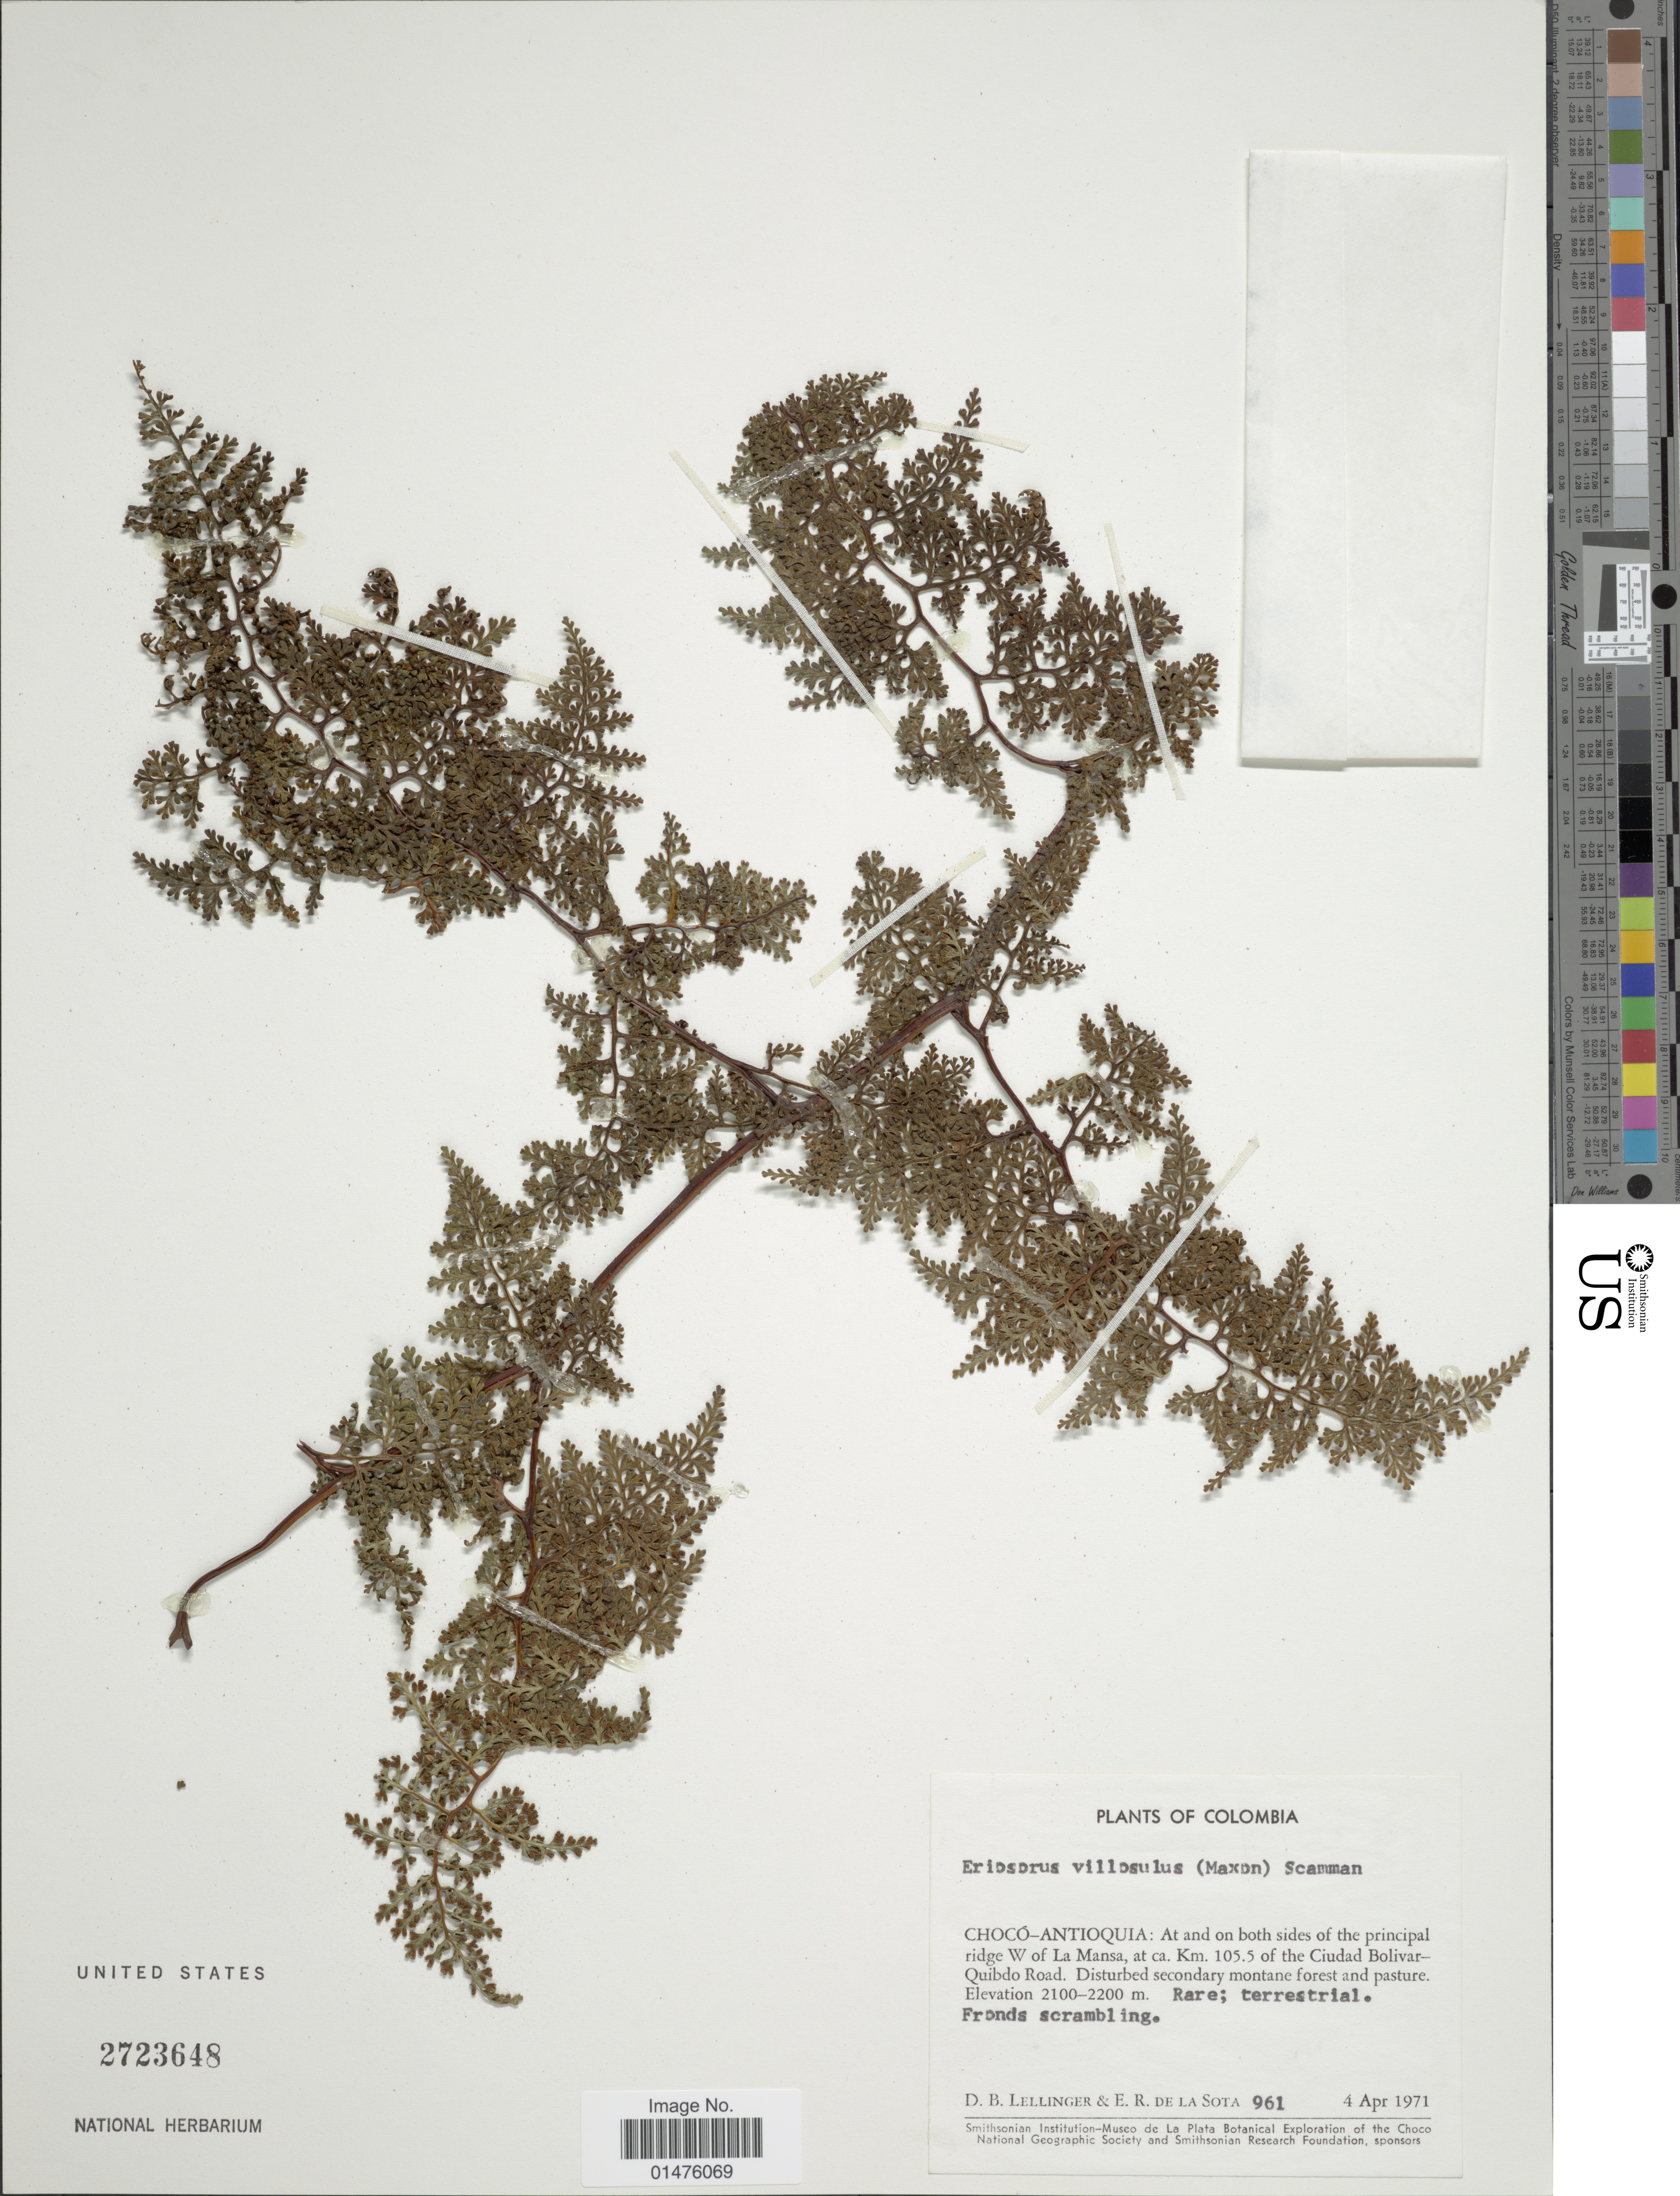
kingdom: Plantae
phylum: Tracheophyta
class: Polypodiopsida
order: Polypodiales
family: Pteridaceae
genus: Jamesonia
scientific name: Jamesonia flexuosa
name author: (Humb. & Bonpl.) Christenh.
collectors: D. B. Lellinger & E. R. de la Sota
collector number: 961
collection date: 1971-04-04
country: Colombia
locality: Chocó-Antioquia: At and on both sides of the principal ridge W of La Mansa, at ca. Km 105.5 of the Ciudad Bolivar-Quibdo Road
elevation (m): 2100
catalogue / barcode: US 2723648